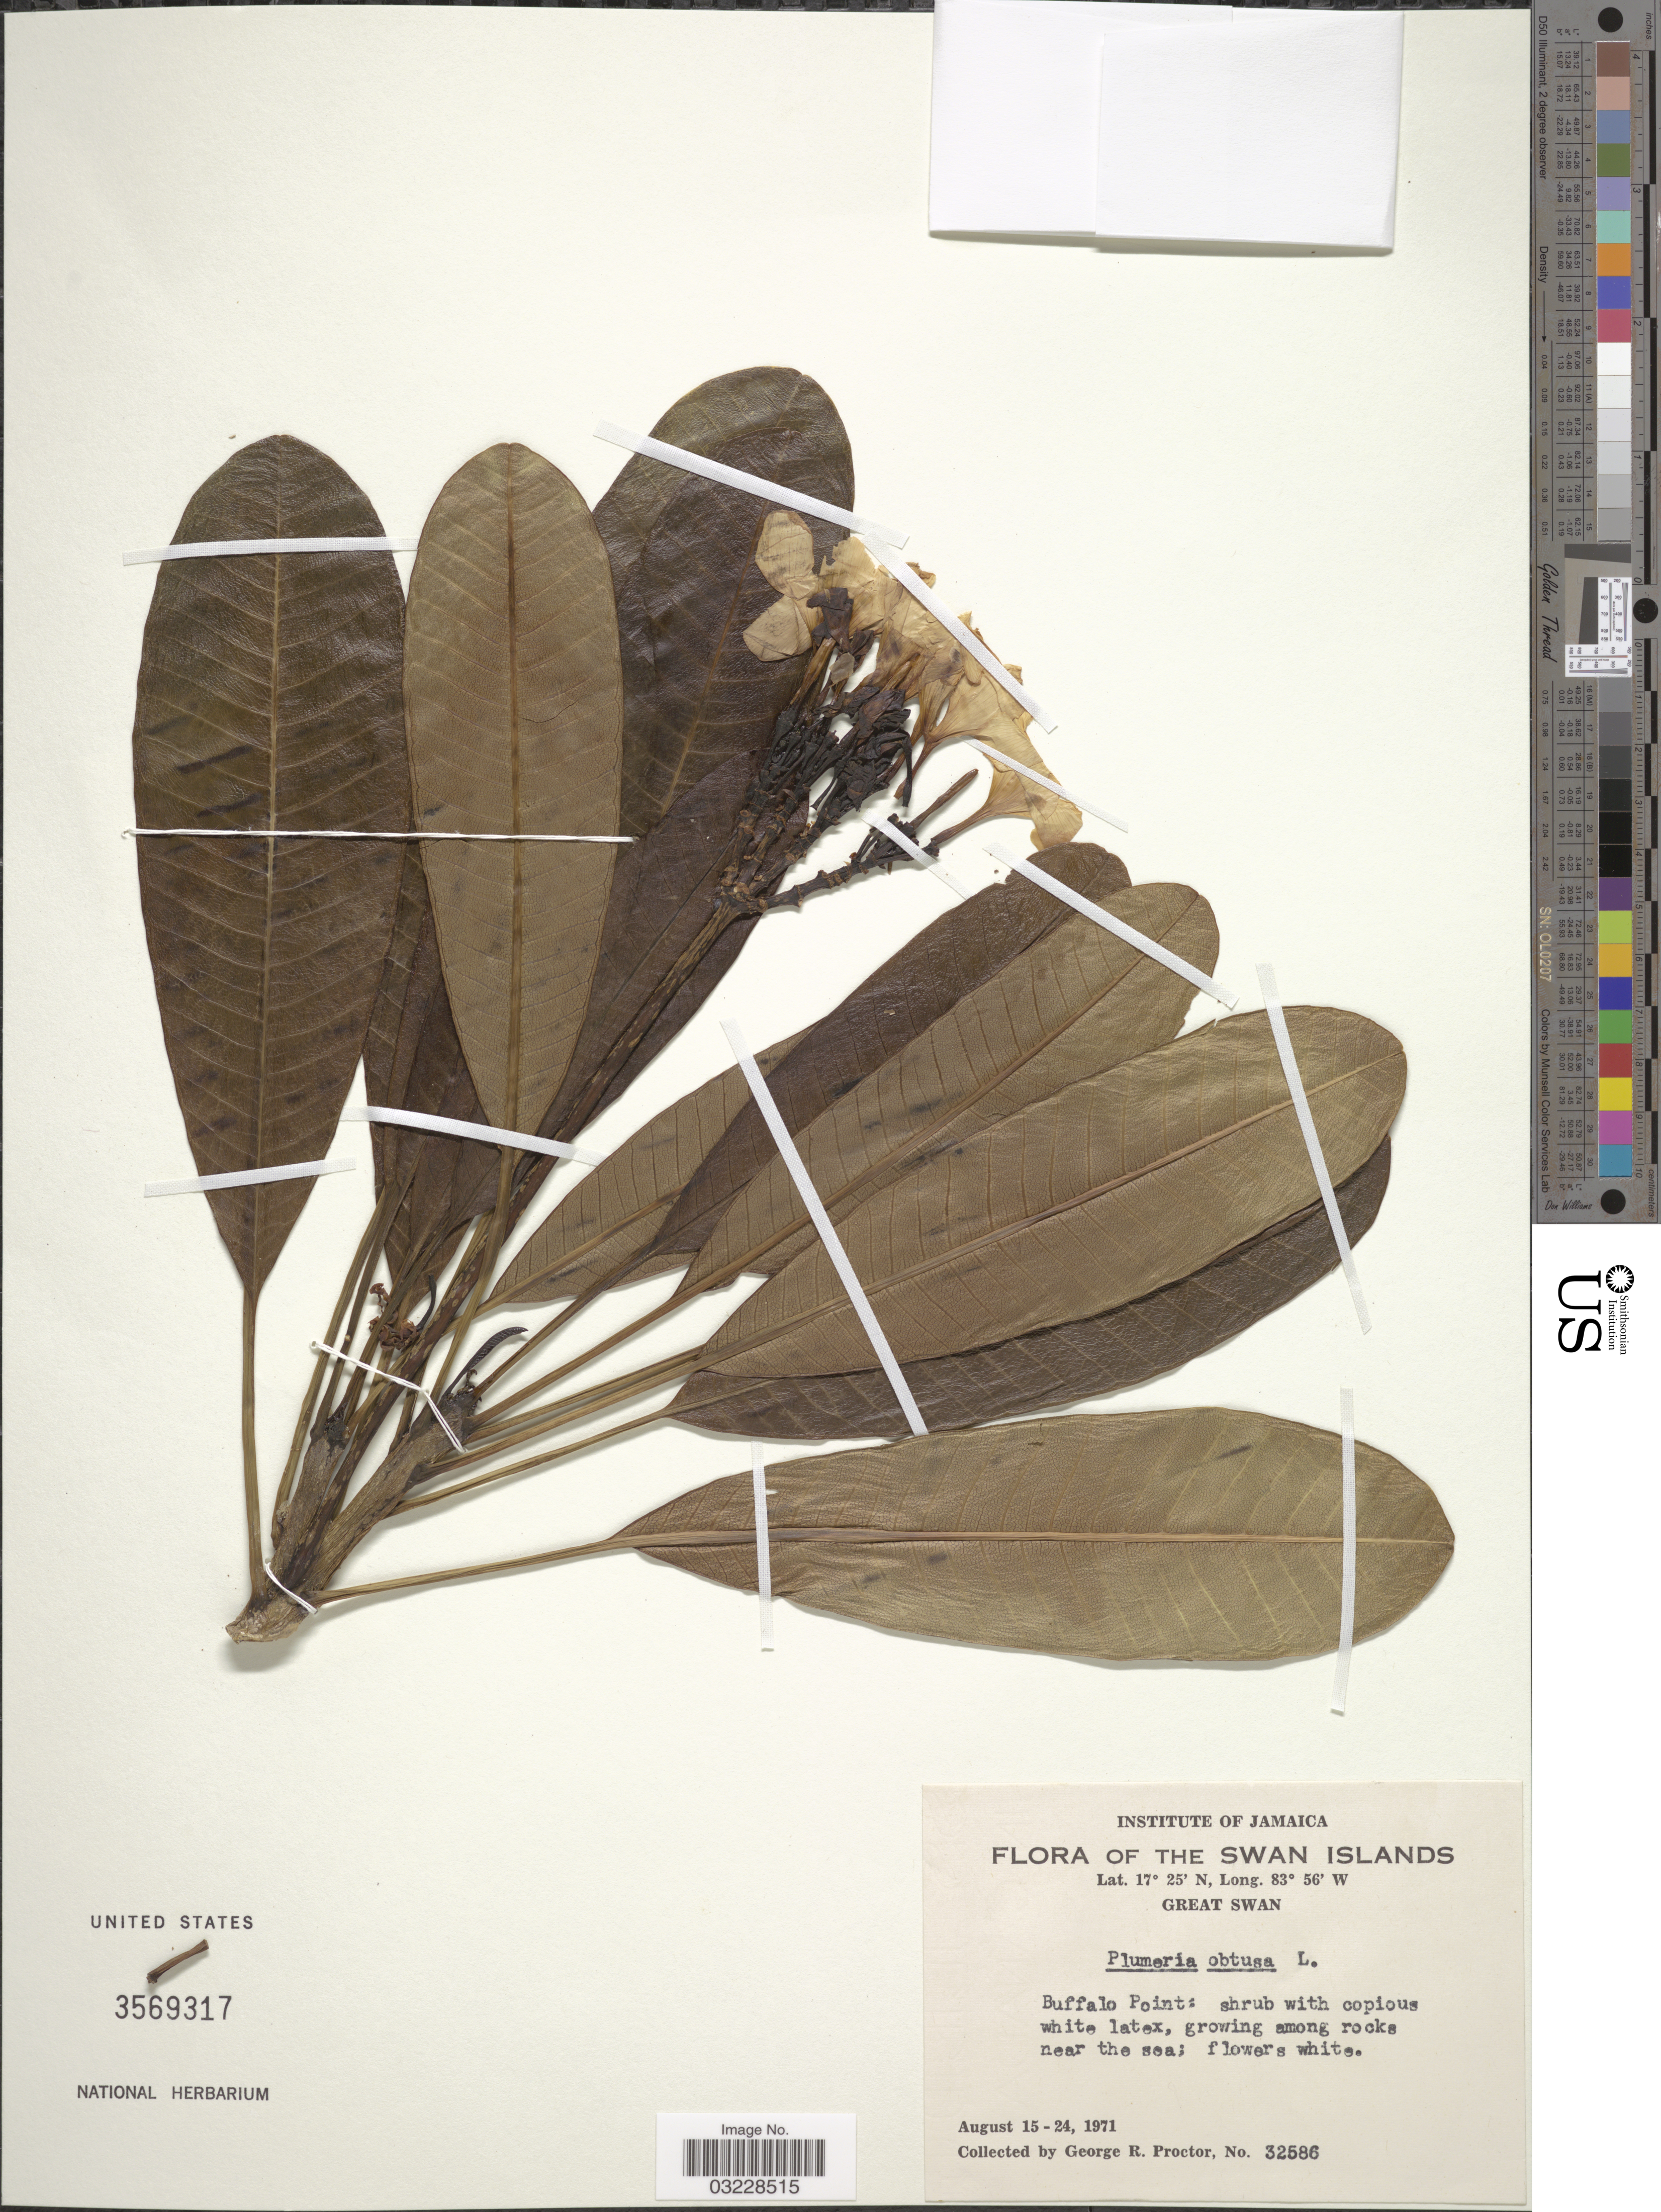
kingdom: Plantae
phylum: Tracheophyta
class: Magnoliopsida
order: Gentianales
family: Apocynaceae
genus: Plumeria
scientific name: Plumeria obtusa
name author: L.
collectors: G. Proctor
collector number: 32586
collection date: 1971-08-15/1971-08-24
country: Jamaica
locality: The Swan Islands, Great Swan, Buffalo Point.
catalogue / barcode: US 3569317